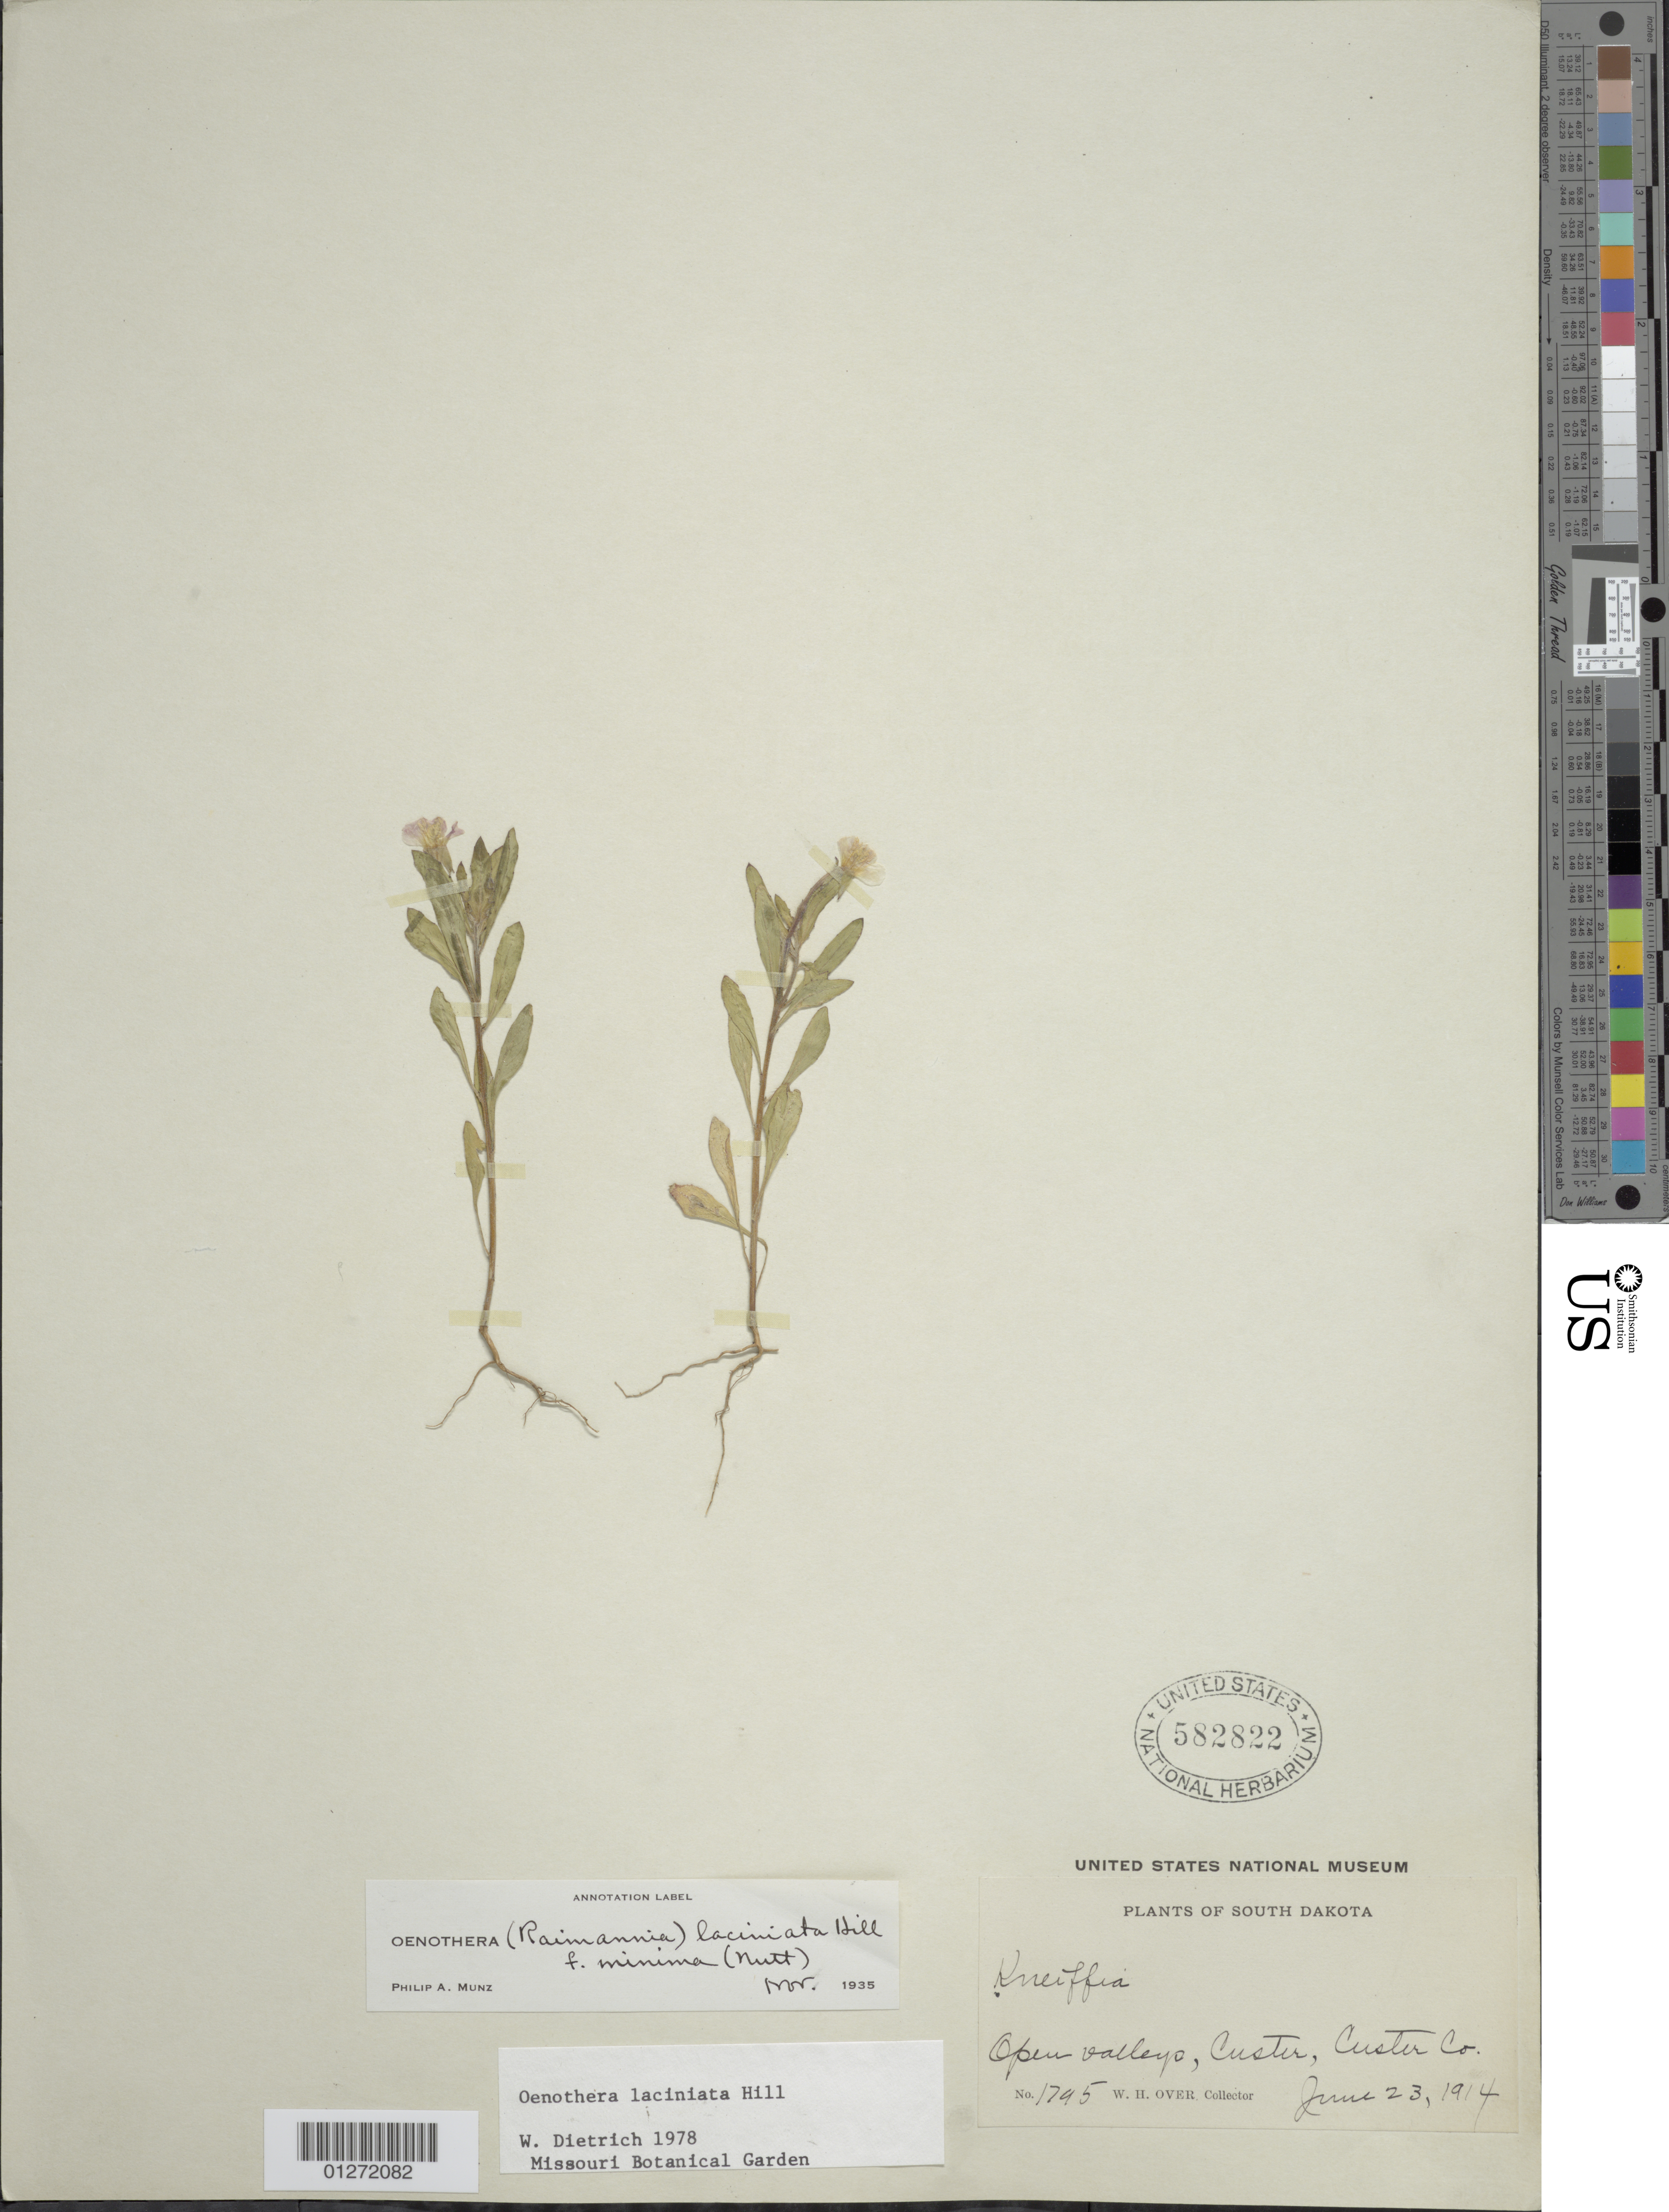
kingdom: Plantae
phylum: Tracheophyta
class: Magnoliopsida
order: Myrtales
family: Onagraceae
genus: Oenothera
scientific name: Oenothera laciniata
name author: Hill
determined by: Dietrich, W.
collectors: W. Over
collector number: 1795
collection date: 1914-06-23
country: United States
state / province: South Dakota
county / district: Custer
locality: Custer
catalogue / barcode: US 582822